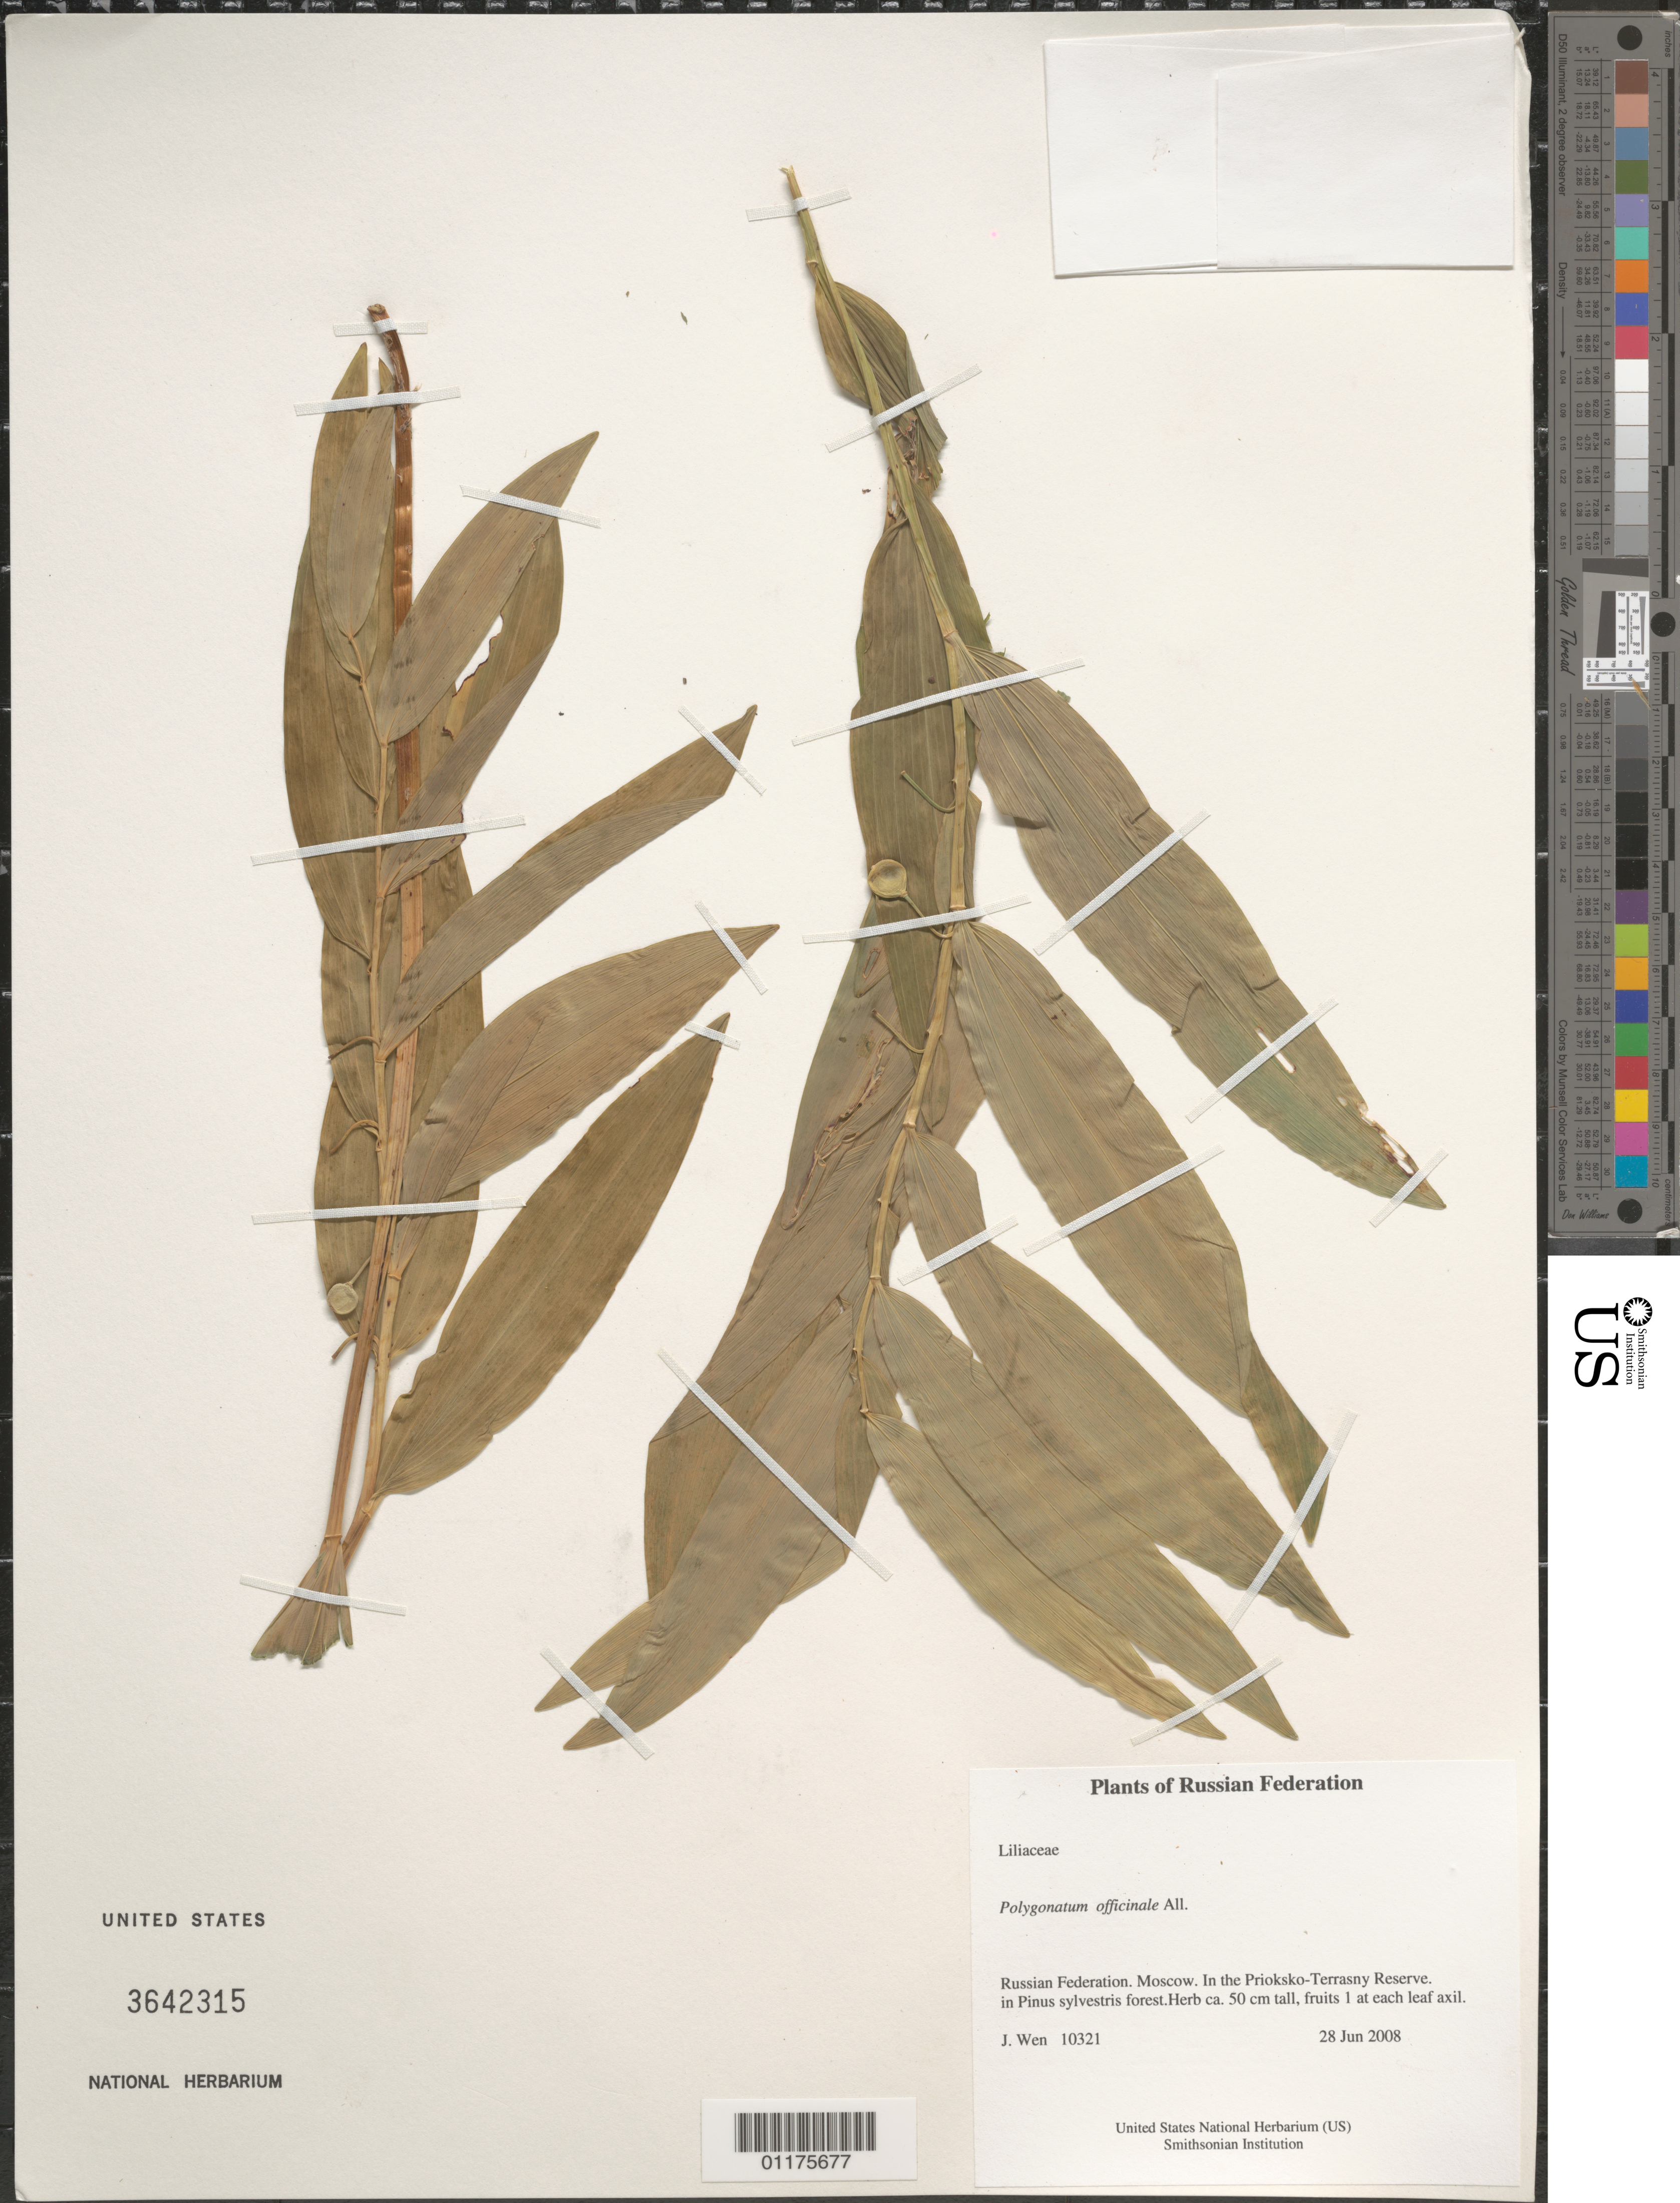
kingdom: Plantae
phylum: Tracheophyta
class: Liliopsida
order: Asparagales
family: Asparagaceae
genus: Polygonatum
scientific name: Polygonatum officinale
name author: All.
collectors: J. Wen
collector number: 10321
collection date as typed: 28 Jun 2008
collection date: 2008-06-28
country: Russian Federation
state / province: Moscow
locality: In the Prioksko-Terrasny Reserve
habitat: In Pinus sylvestris forest.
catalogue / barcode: US 3642315